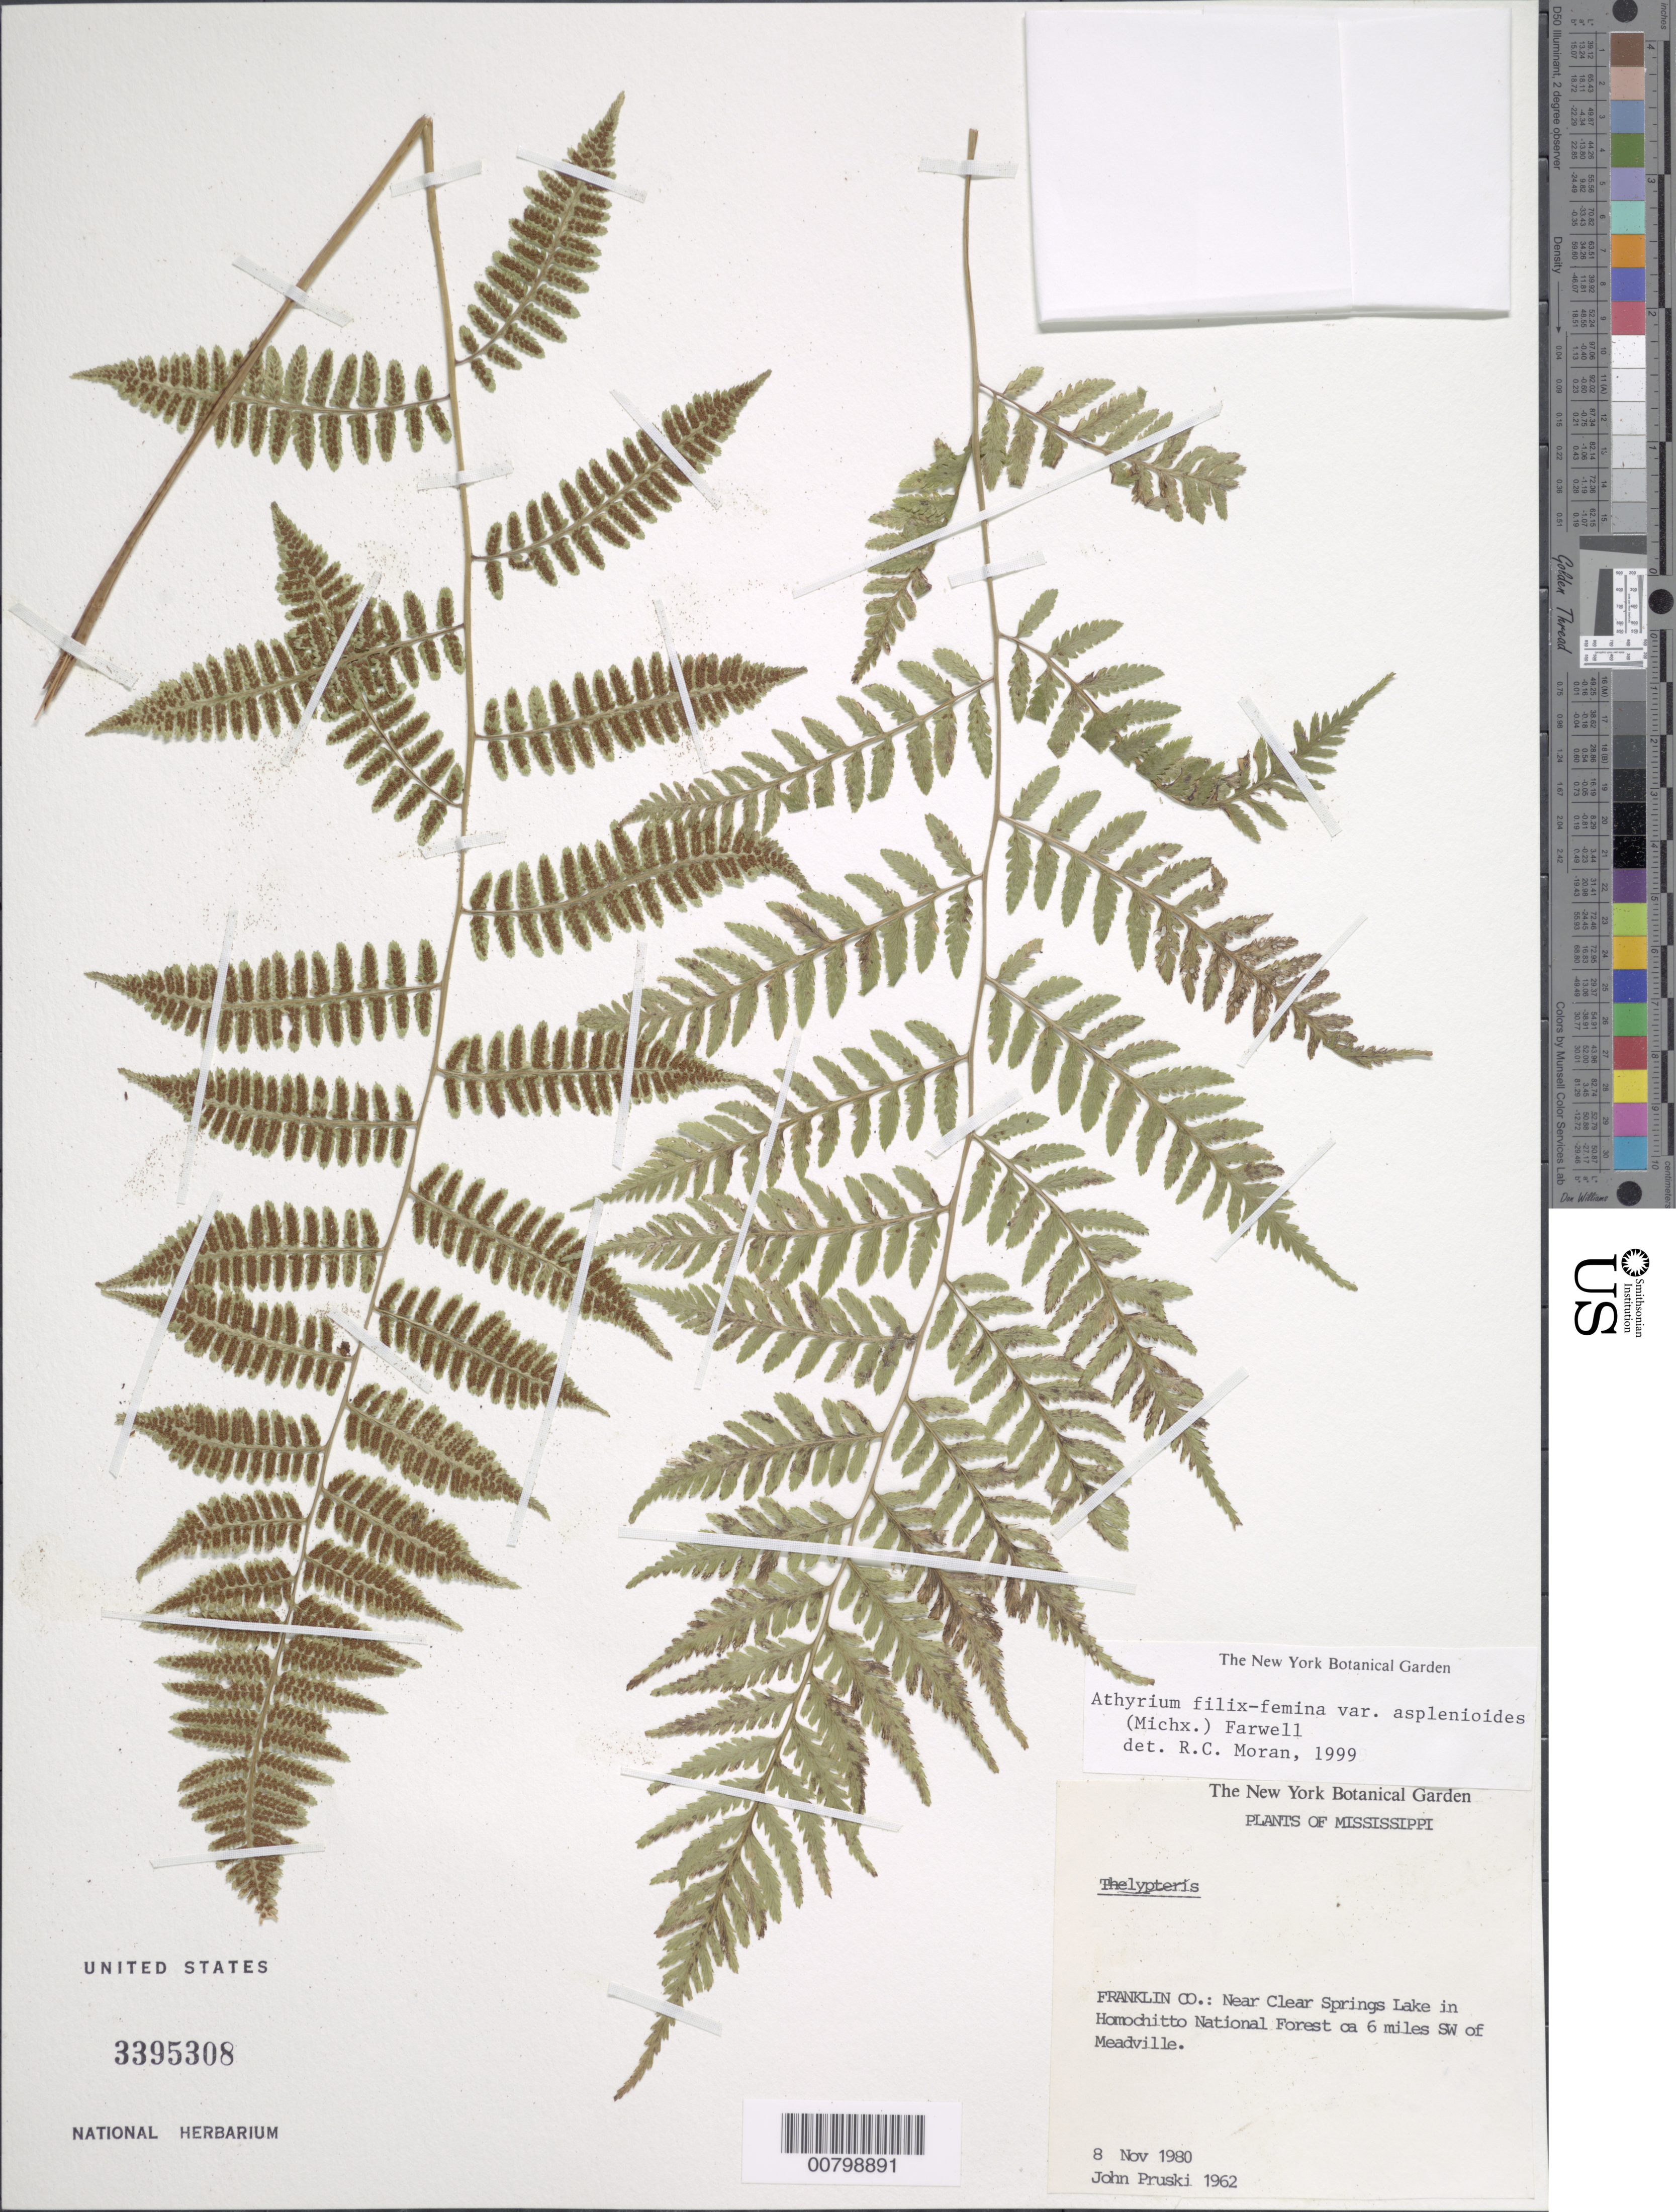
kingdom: Plantae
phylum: Tracheophyta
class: Polypodiopsida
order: Polypodiales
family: Athyriaceae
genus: Athyrium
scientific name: Athyrium filix-femina subsp. asplenioides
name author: (Michx.) Hultén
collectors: J. F. Pruski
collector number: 1962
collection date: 1980-11-08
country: United States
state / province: Mississippi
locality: Franklin Co.: Near Clear Springs Lake in Homochitto National Forest ca 6 miles SW of Meadville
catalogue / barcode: US 3395308